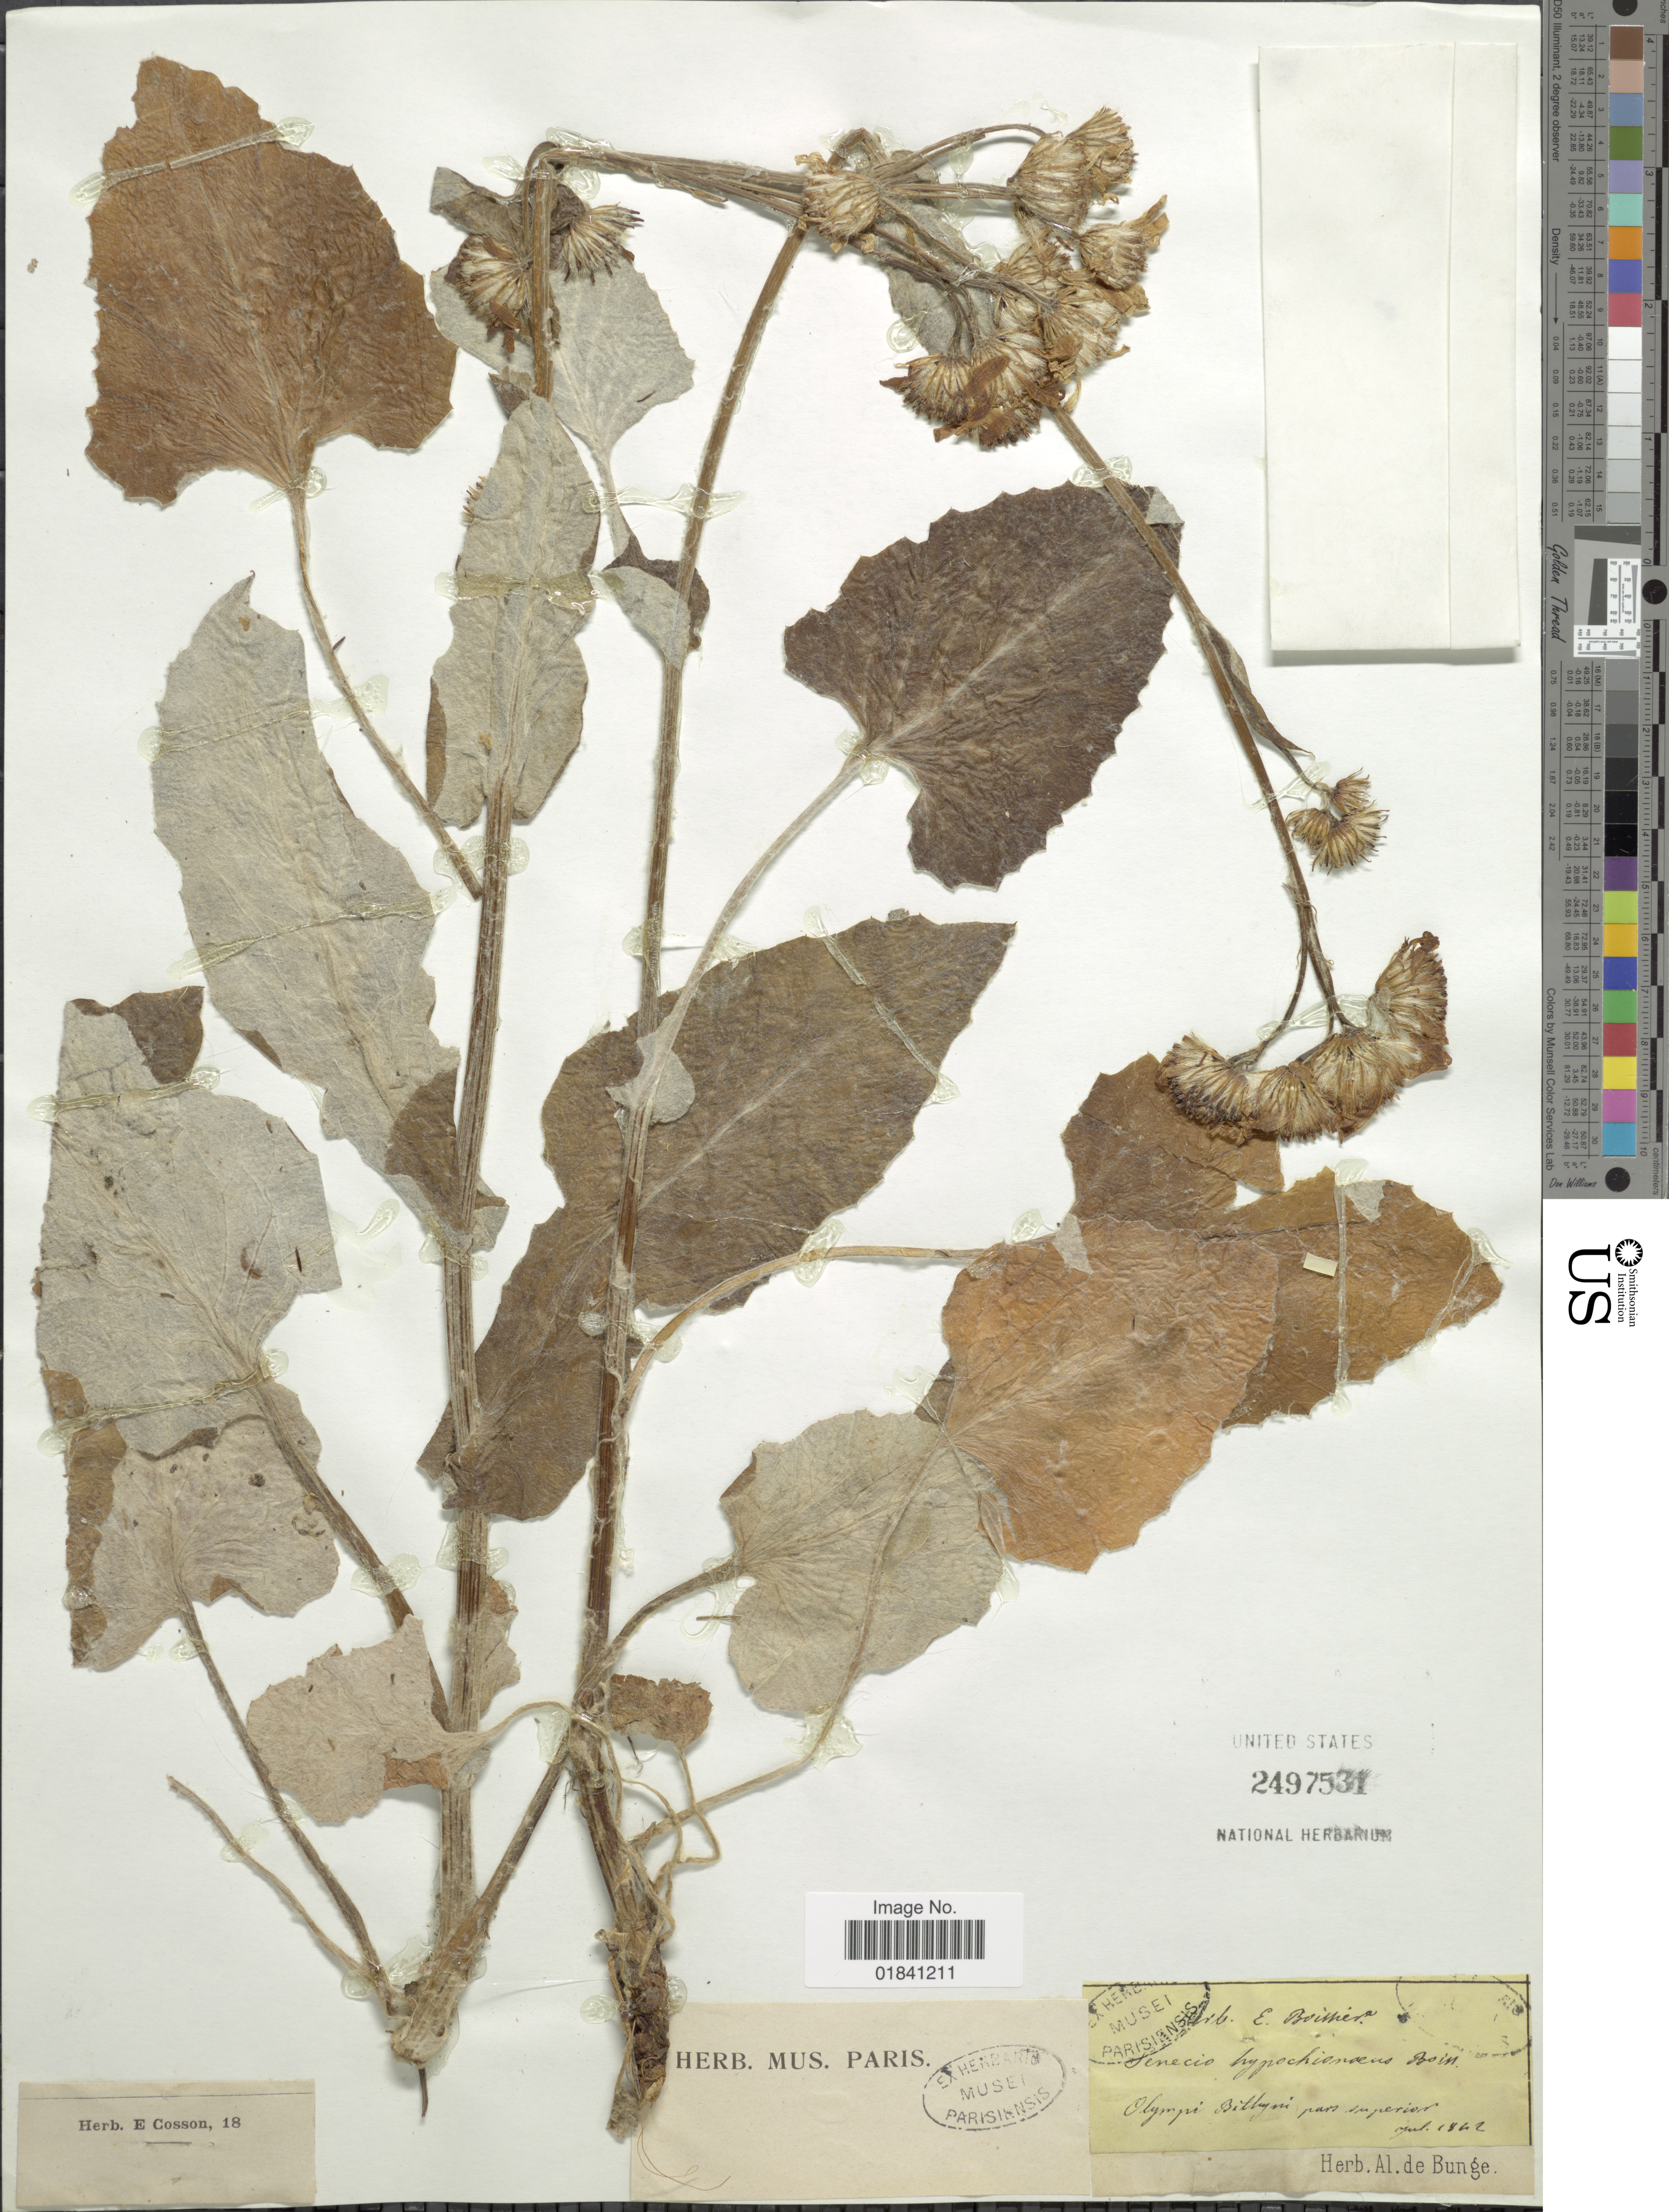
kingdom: Plantae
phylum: Tracheophyta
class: Magnoliopsida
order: Asterales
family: Asteraceae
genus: Senecio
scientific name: Senecio hypochionaeus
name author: Boiss.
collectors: ex herb. E. Boissier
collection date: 1842-07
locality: Olympi Bittyni pars superior [interpreted]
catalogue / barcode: US 2497531